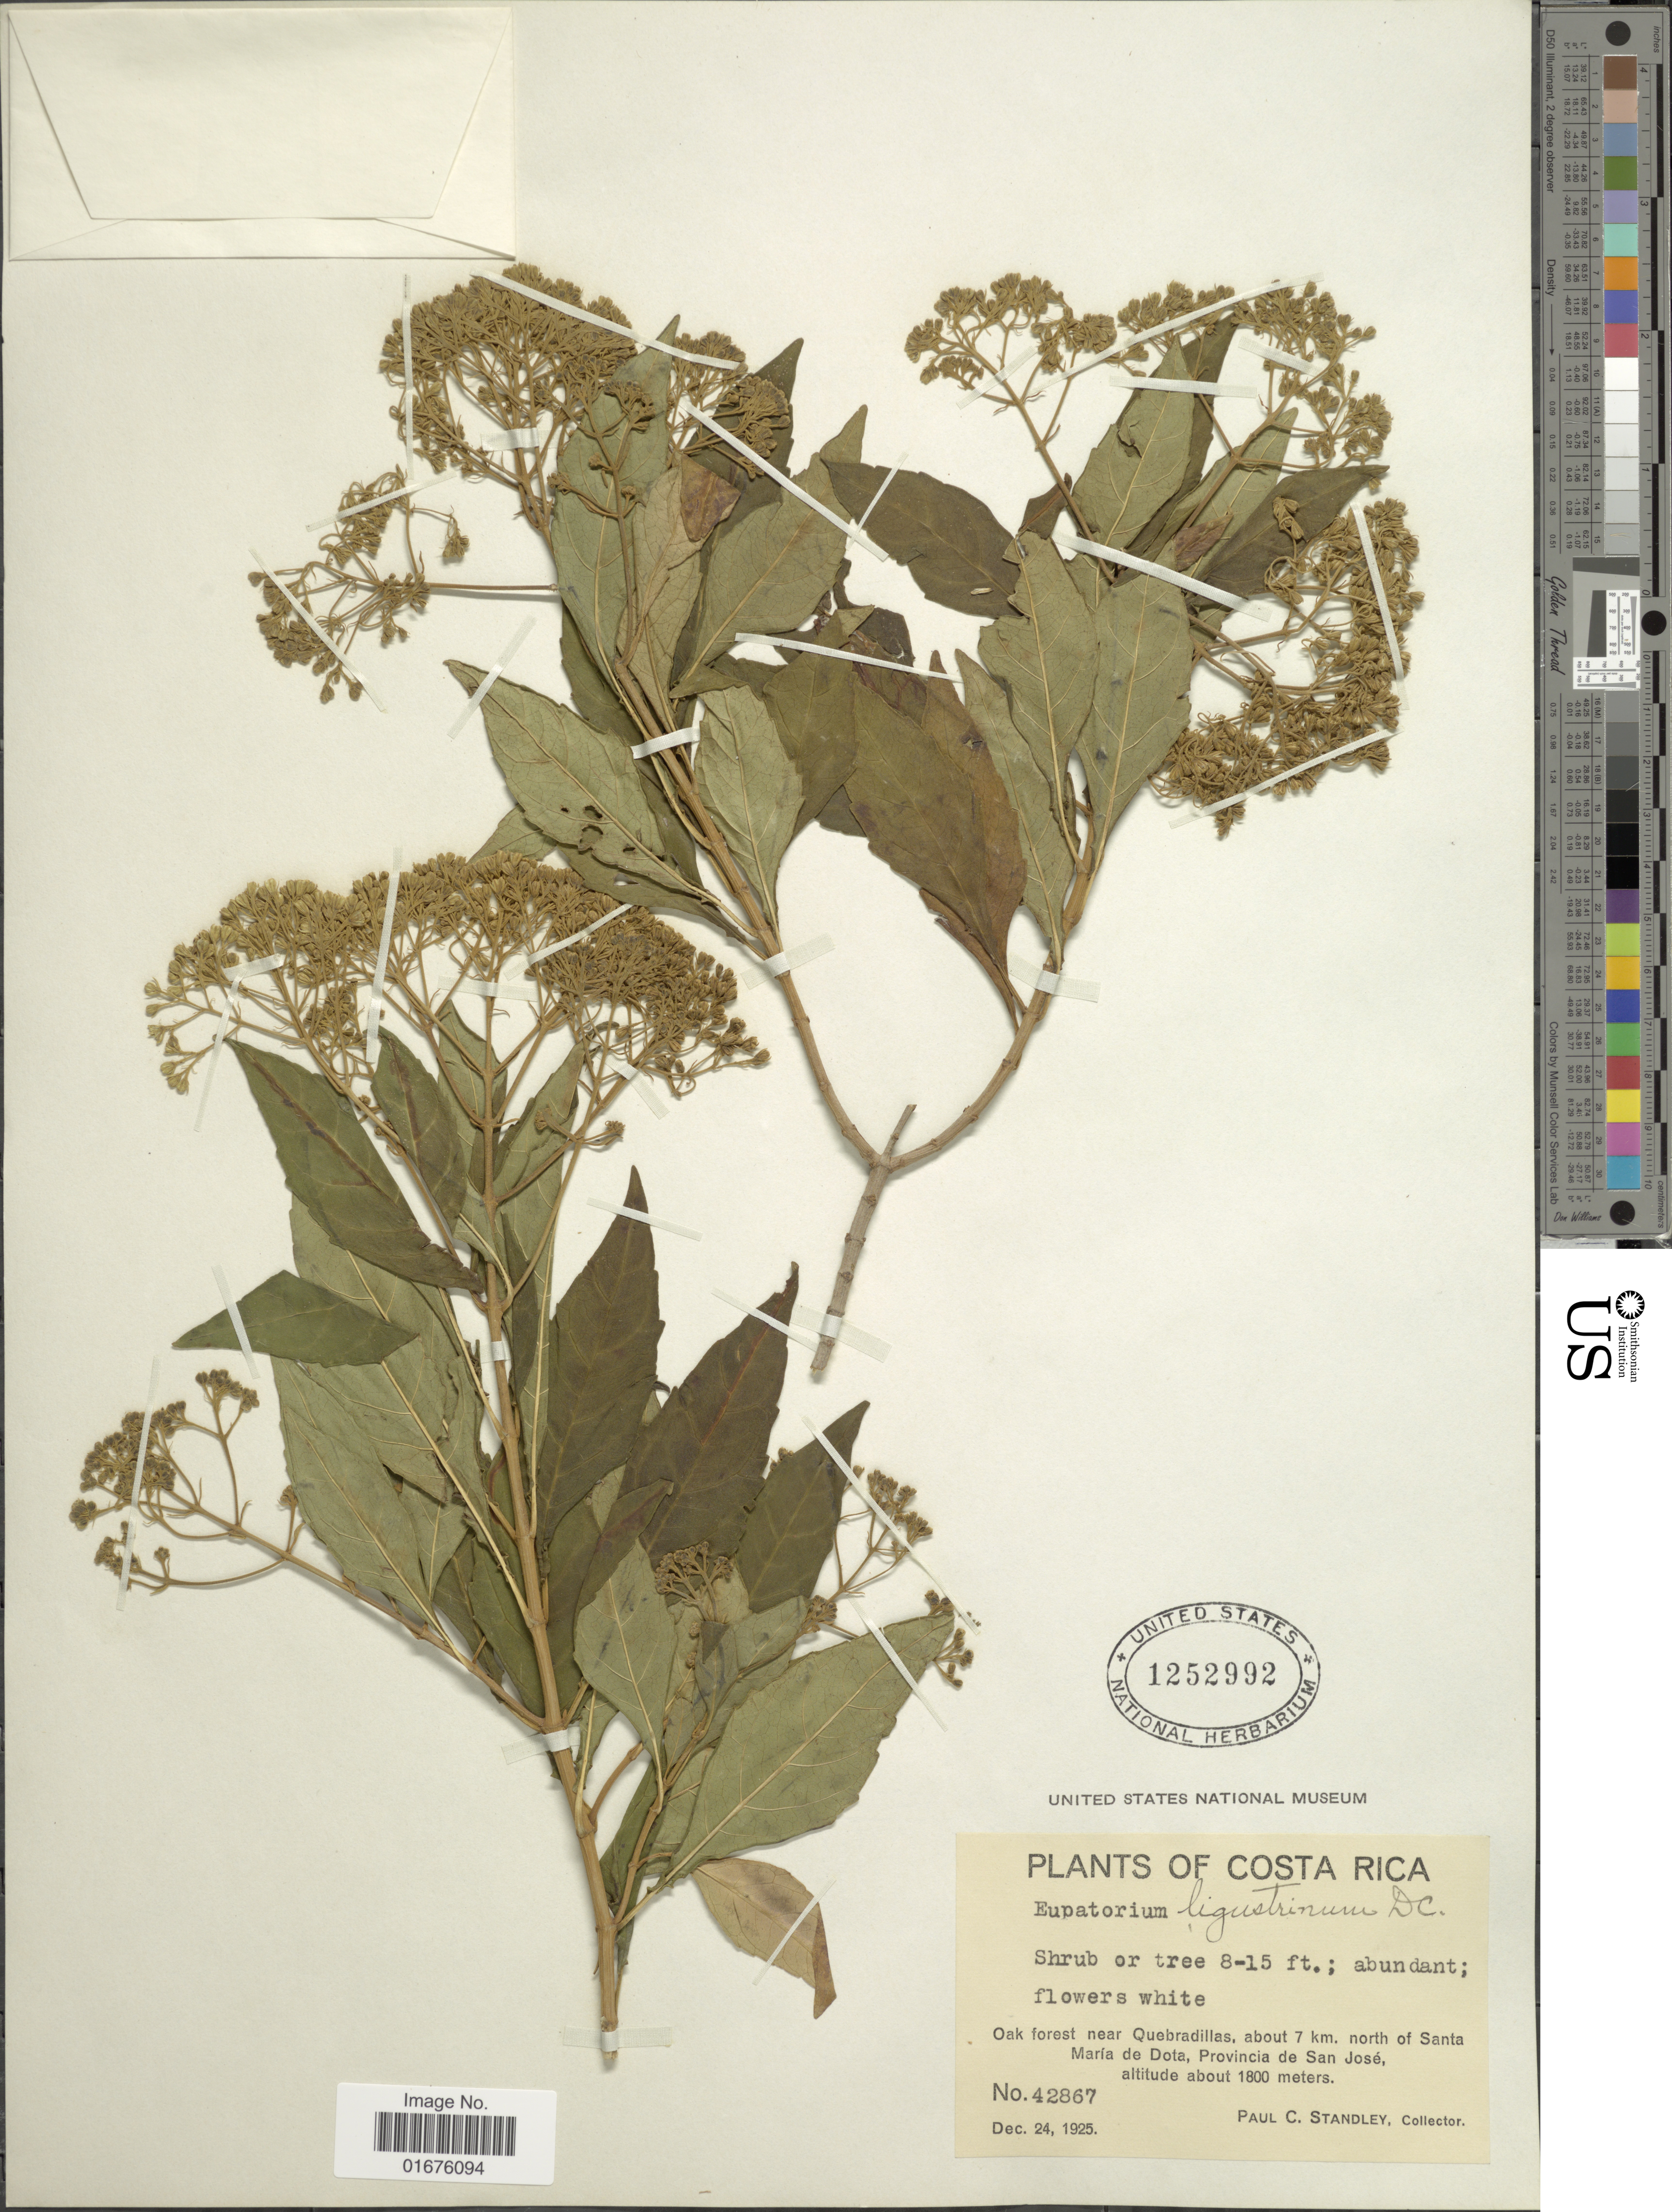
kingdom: Plantae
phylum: Tracheophyta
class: Magnoliopsida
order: Asterales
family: Asteraceae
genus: Ageratina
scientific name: Ageratina ligustrina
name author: (DC.) R.M. King & H. Rob.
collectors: P. C. Standley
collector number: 42867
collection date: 1925-12-24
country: Costa Rica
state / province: San José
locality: Oak forest near Quebradillas, about 7 km. north of Santa María de Dota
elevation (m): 1800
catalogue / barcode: US 1252992